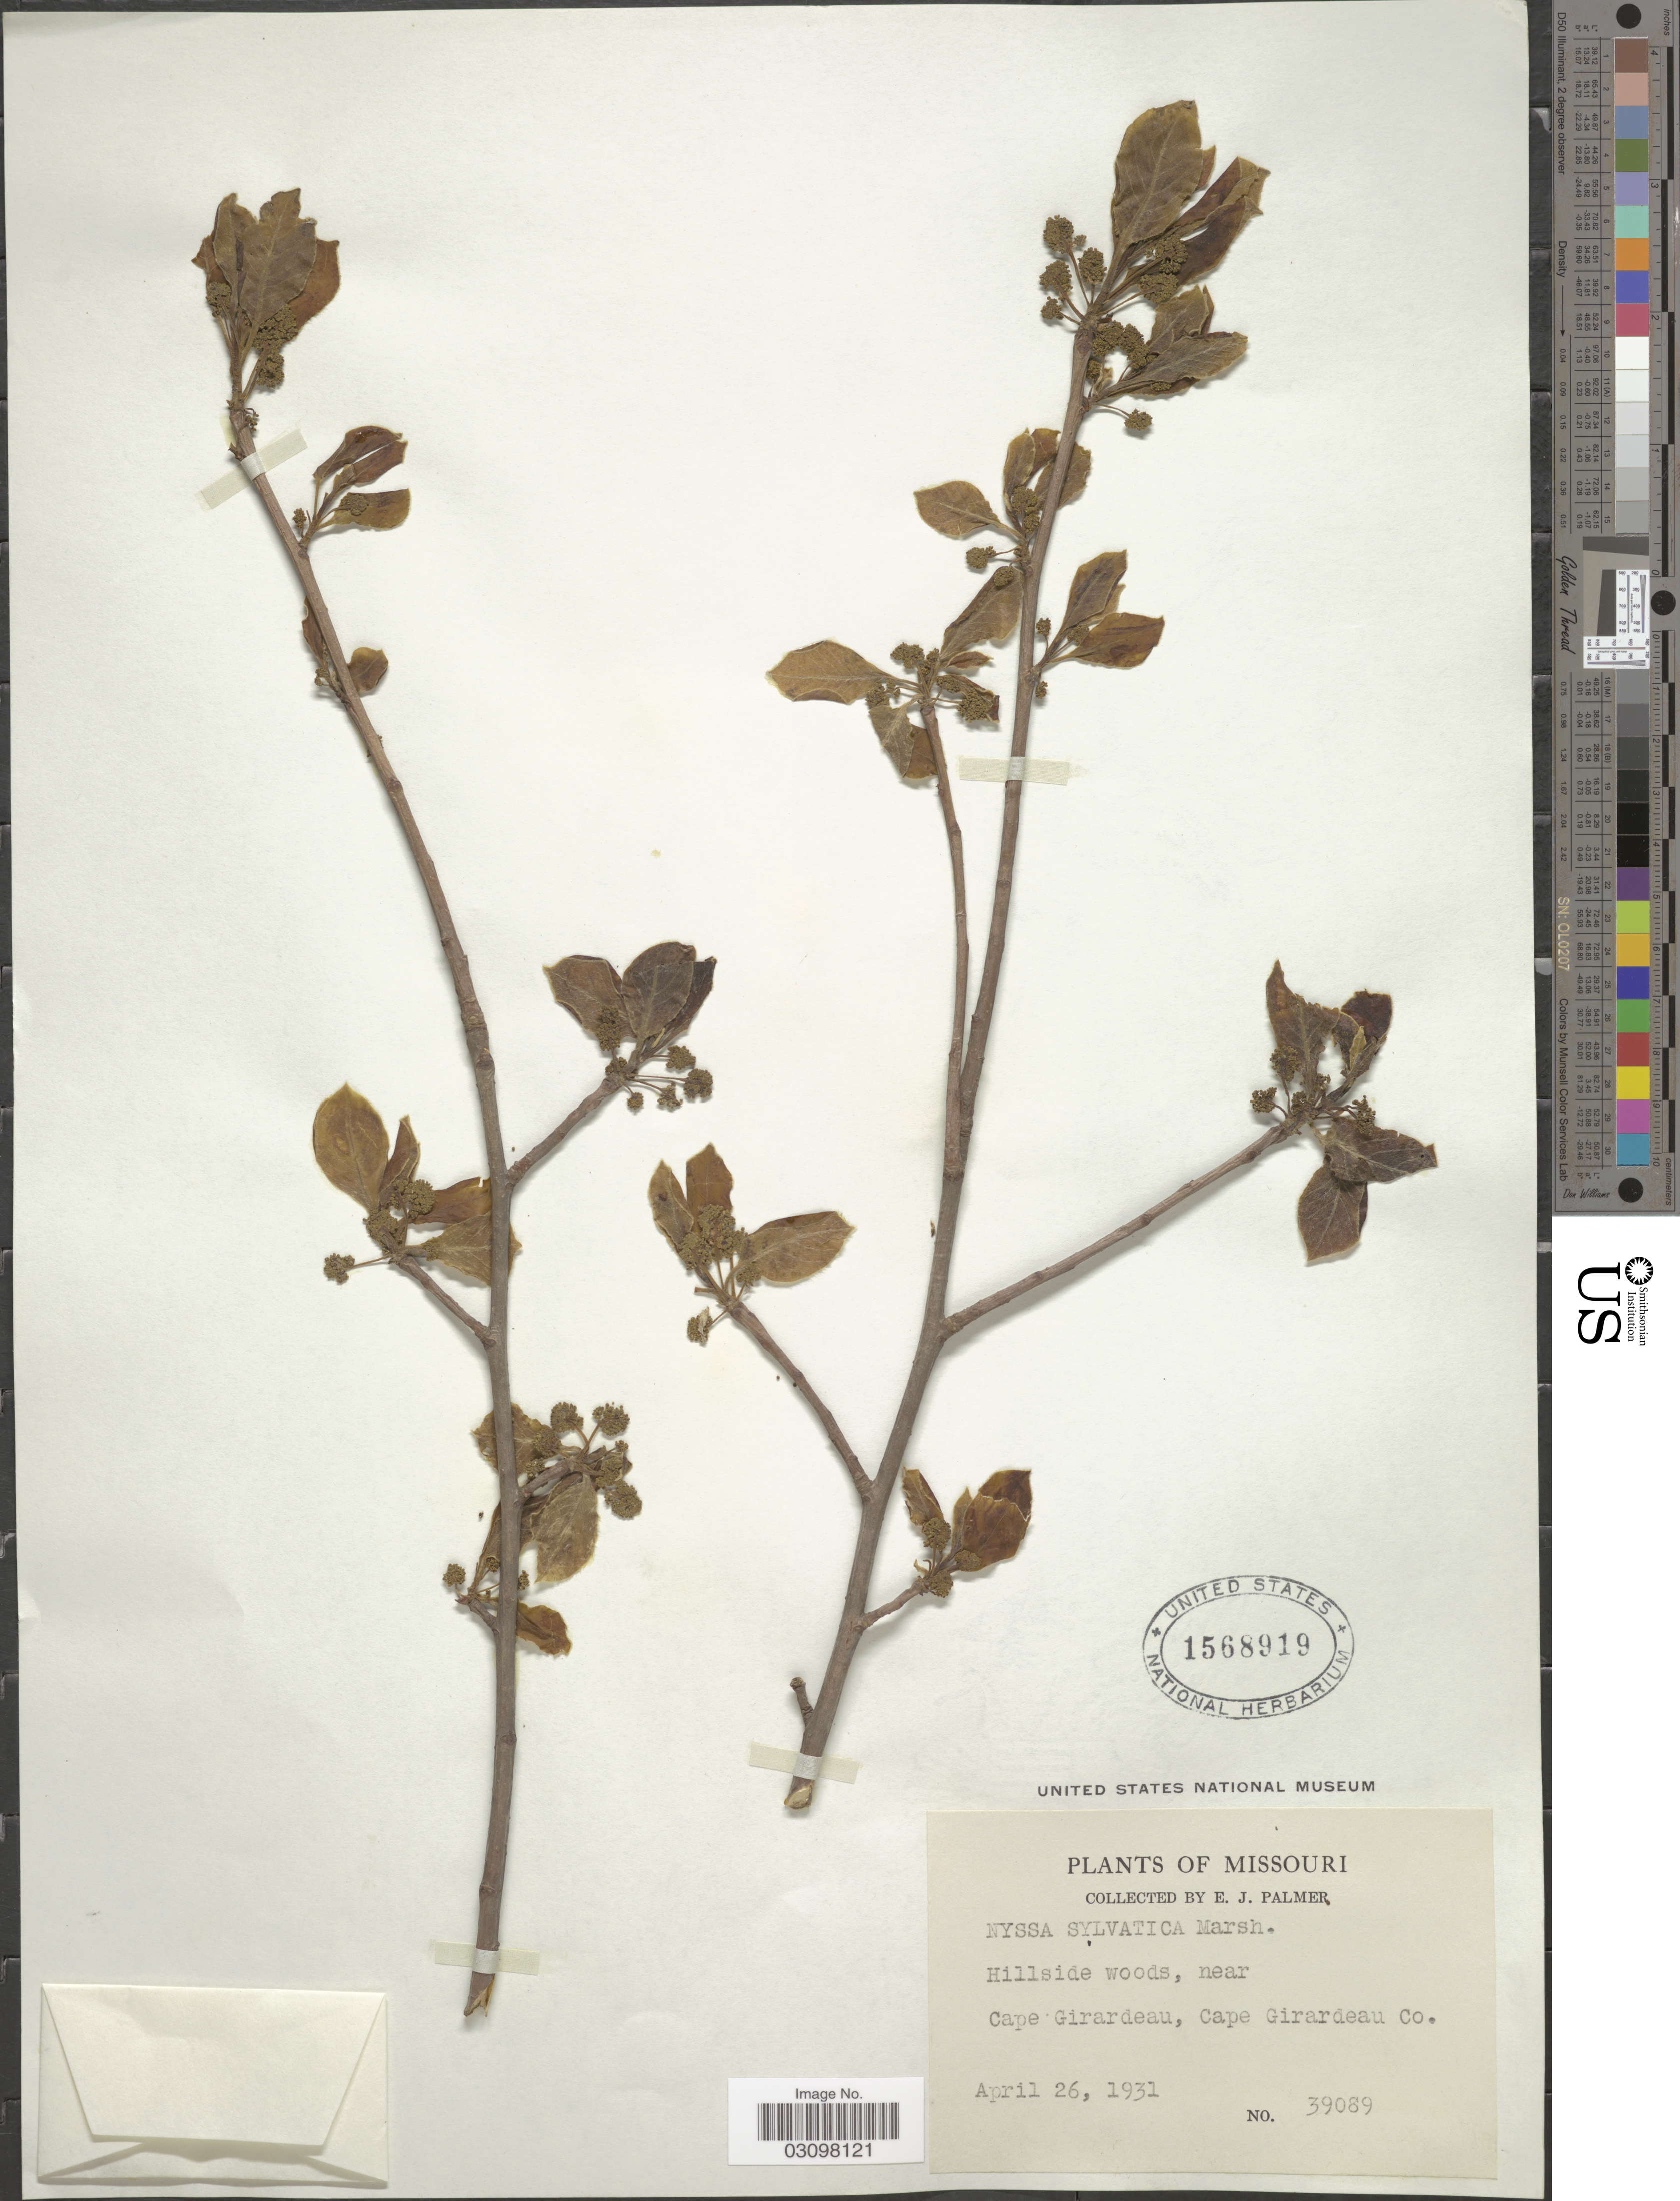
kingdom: Plantae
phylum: Tracheophyta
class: Magnoliopsida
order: Cornales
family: Nyssaceae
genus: Nyssa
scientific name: Nyssa sylvatica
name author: Marshall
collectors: E. J. Palmer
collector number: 39089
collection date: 1931-04-26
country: United States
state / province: Missouri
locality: Hillside woods, near Cape Girardeau, Cape Girardeau Co.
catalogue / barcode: US 1568919